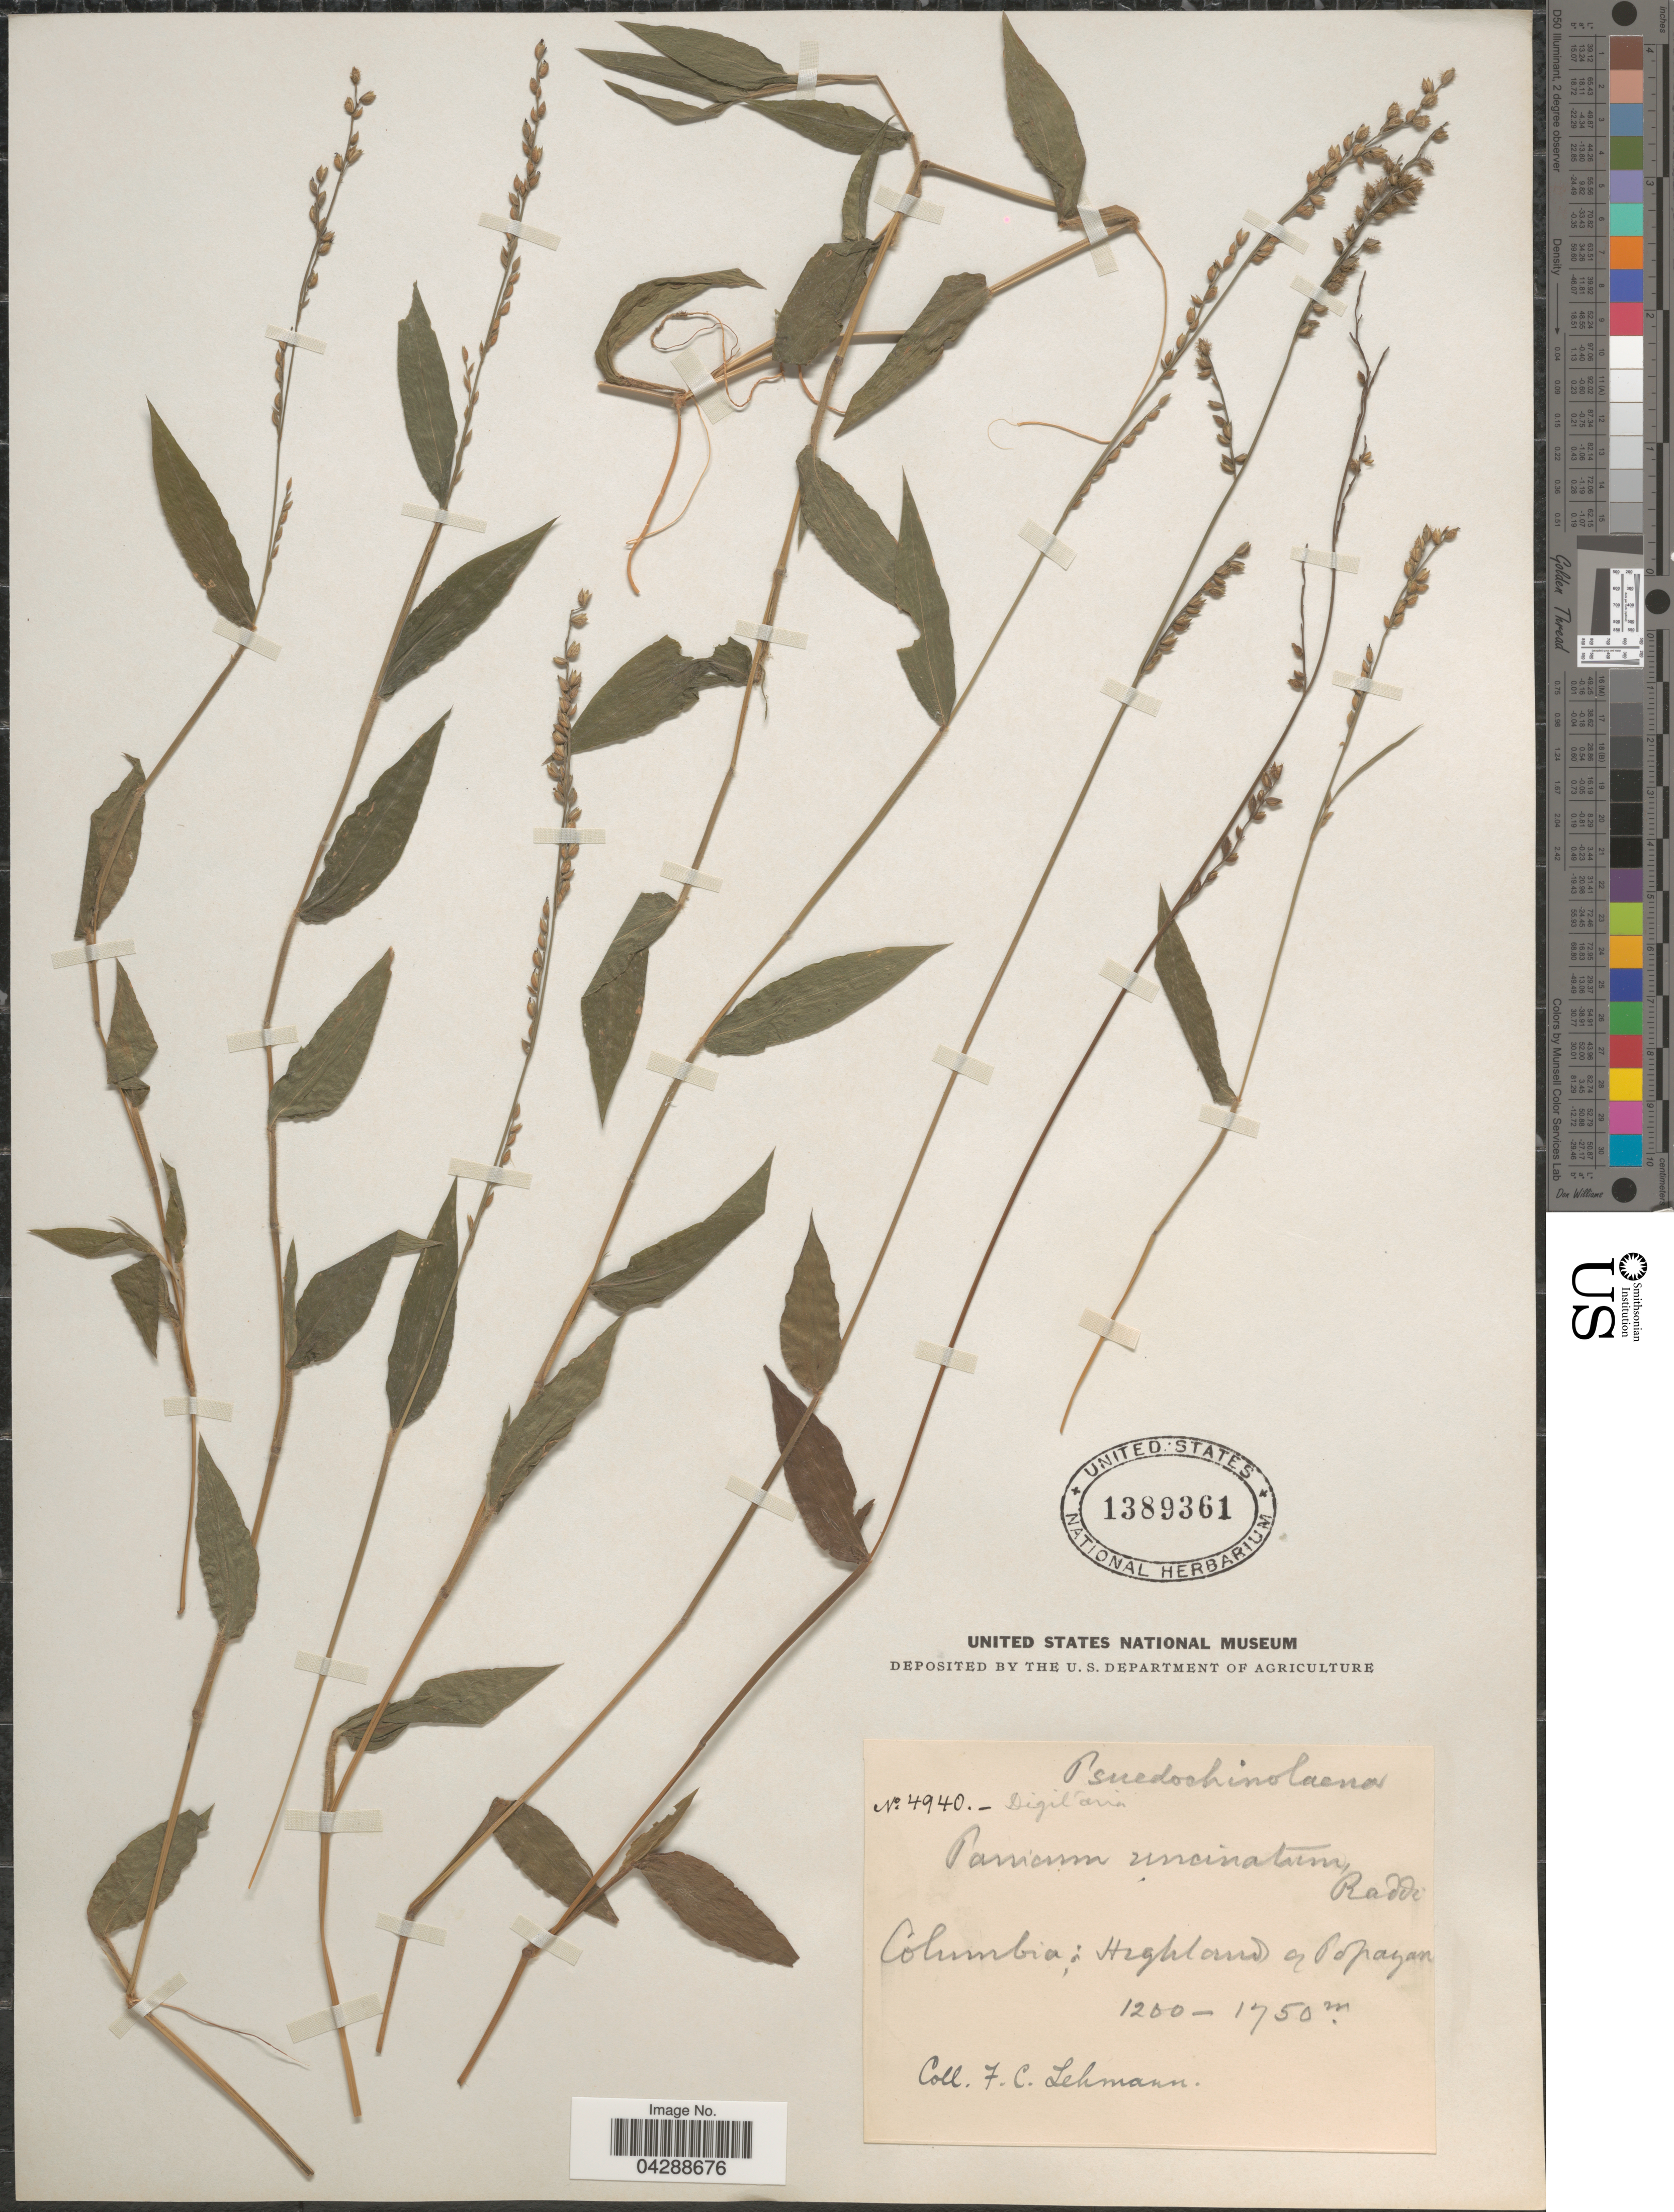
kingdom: Plantae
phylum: Tracheophyta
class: Liliopsida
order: Poales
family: Poaceae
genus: Pseudechinolaena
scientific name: Pseudechinolaena polystachya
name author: (Kunth) Stapf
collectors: F. C. Lehmann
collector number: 4940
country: Colombia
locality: Highlands of Popayan.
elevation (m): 1200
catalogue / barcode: US 1389361